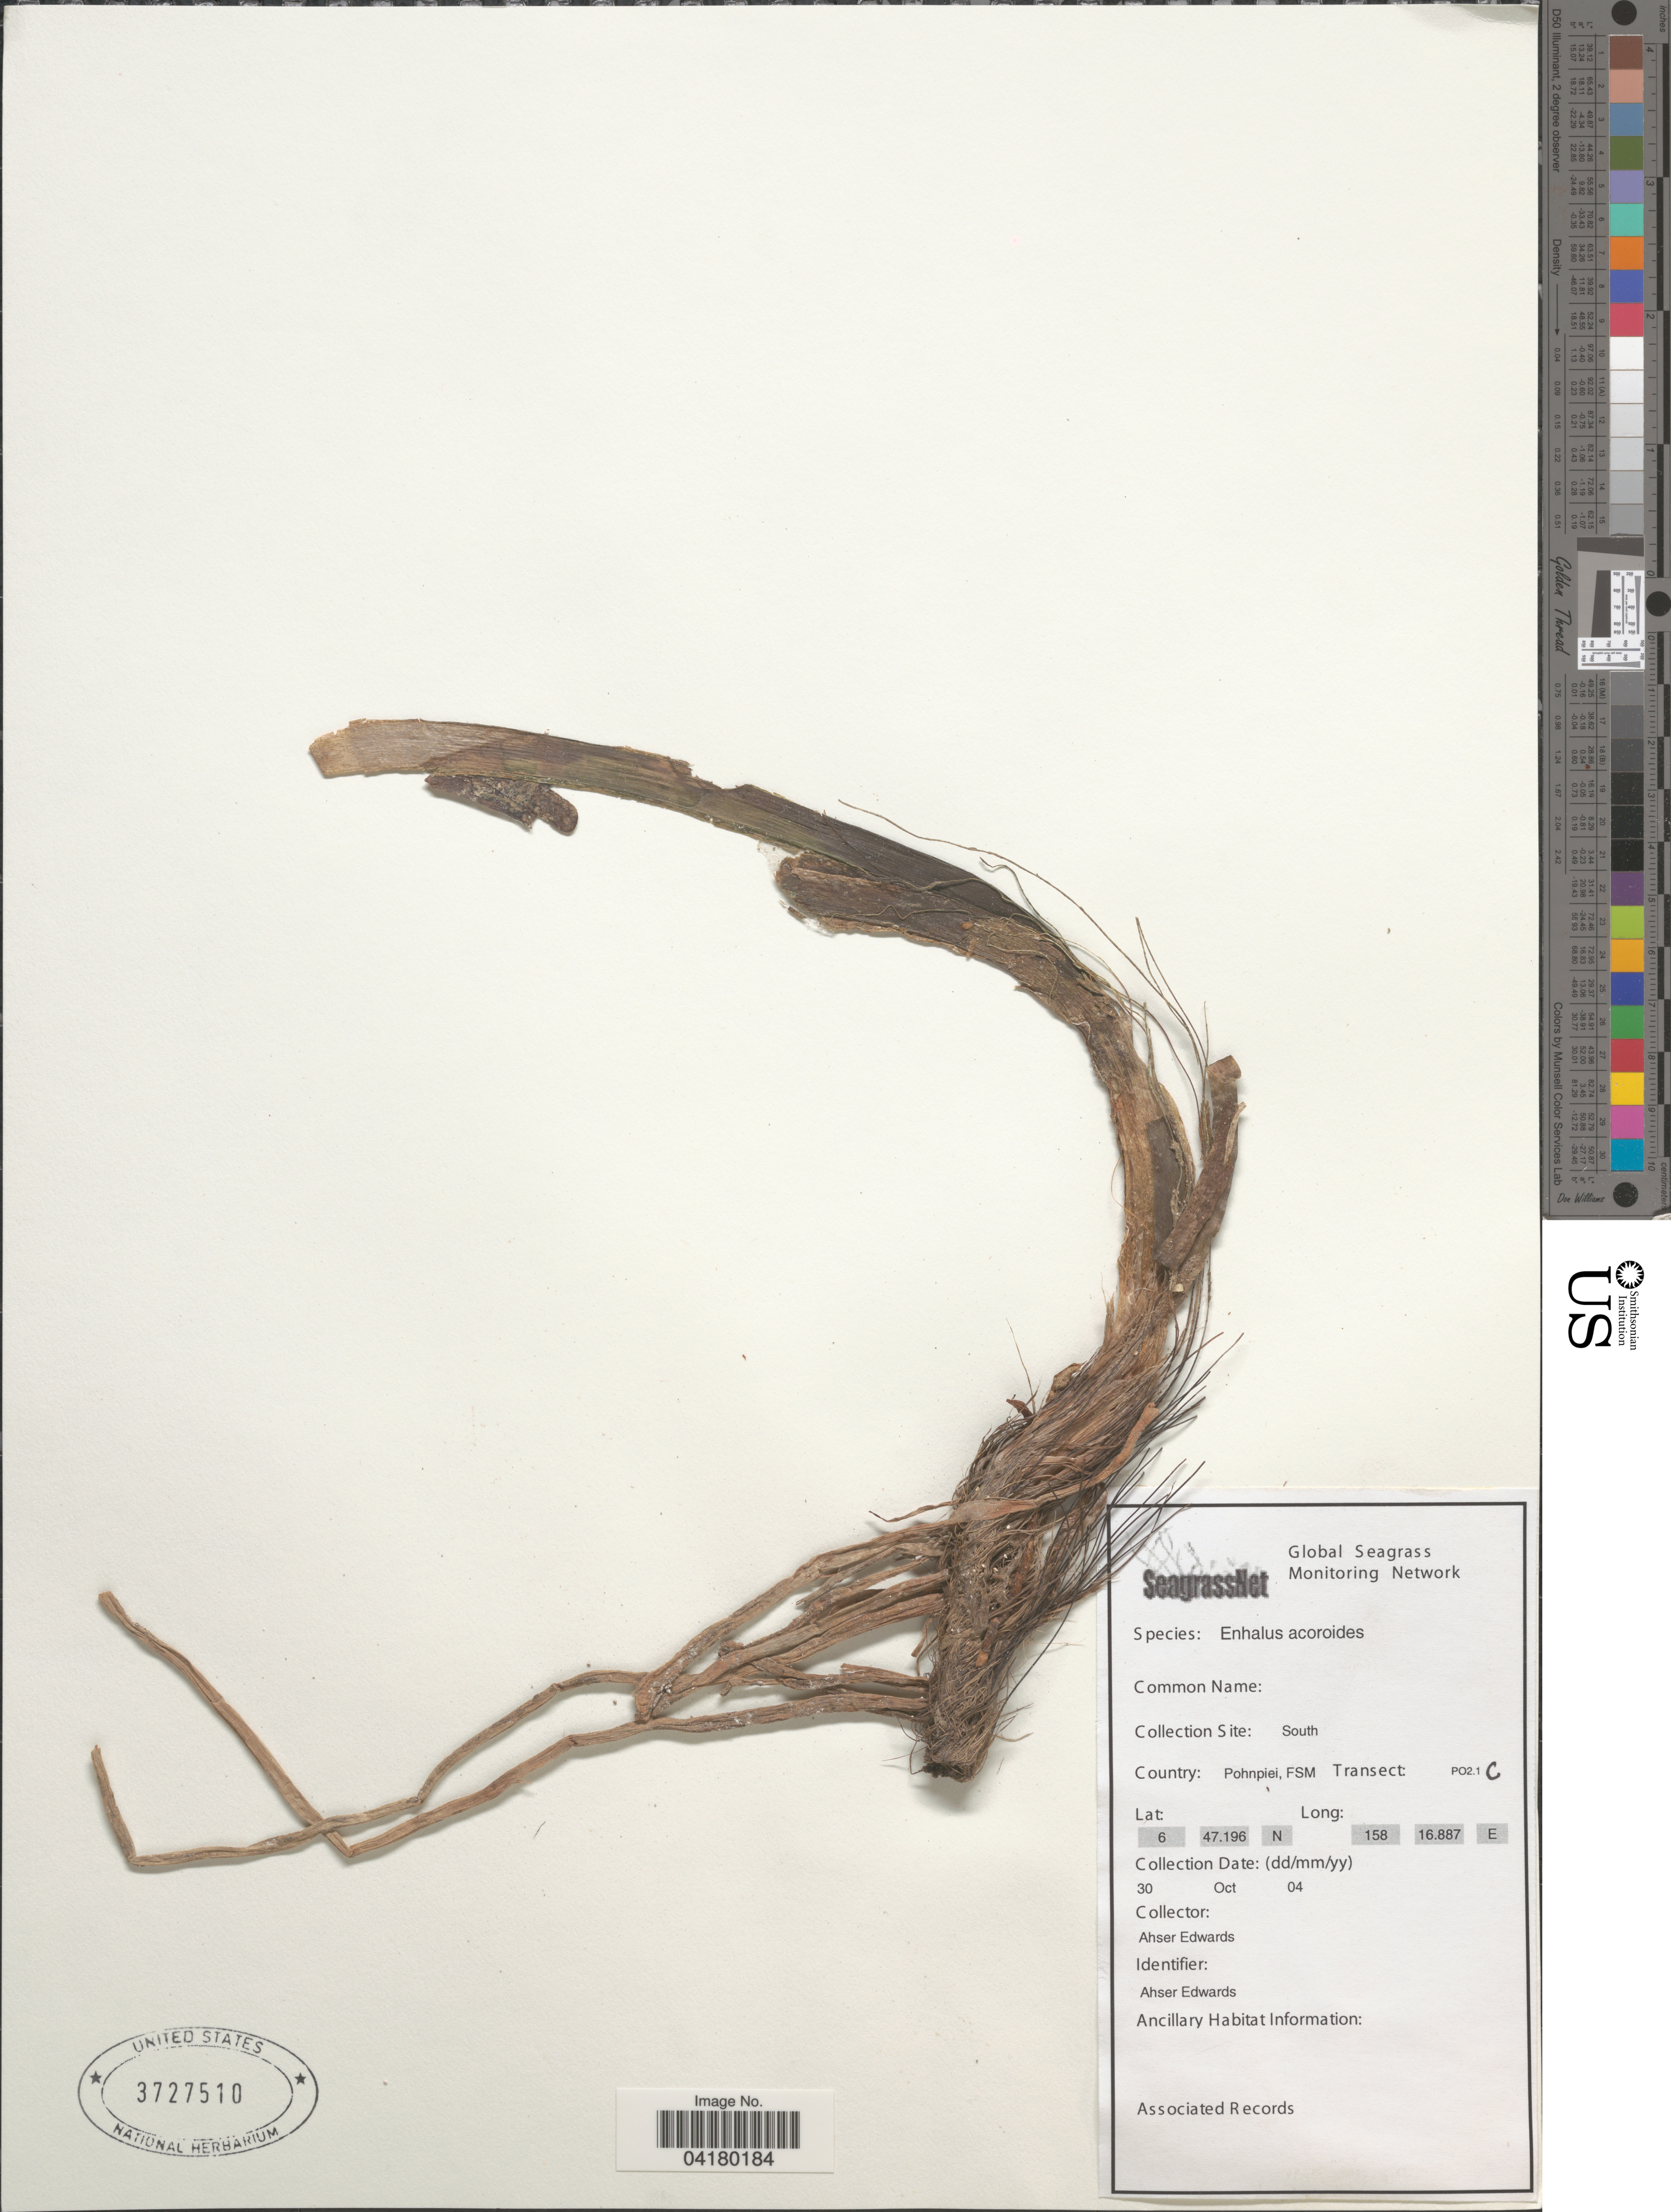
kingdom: Plantae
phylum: Tracheophyta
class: Liliopsida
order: Alismatales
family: Hydrocharitaceae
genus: Enhalus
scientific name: Enhalus acoroides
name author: (L. f.) Royle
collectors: A. Edwards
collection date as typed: Transcribed d/m/y: 30/10/4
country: Micronesia, Federated States of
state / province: Pohnpei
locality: Collection Site: South. Country: Pohnpiei, FSM. Transect: PO2.1C.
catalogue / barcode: US 3727510